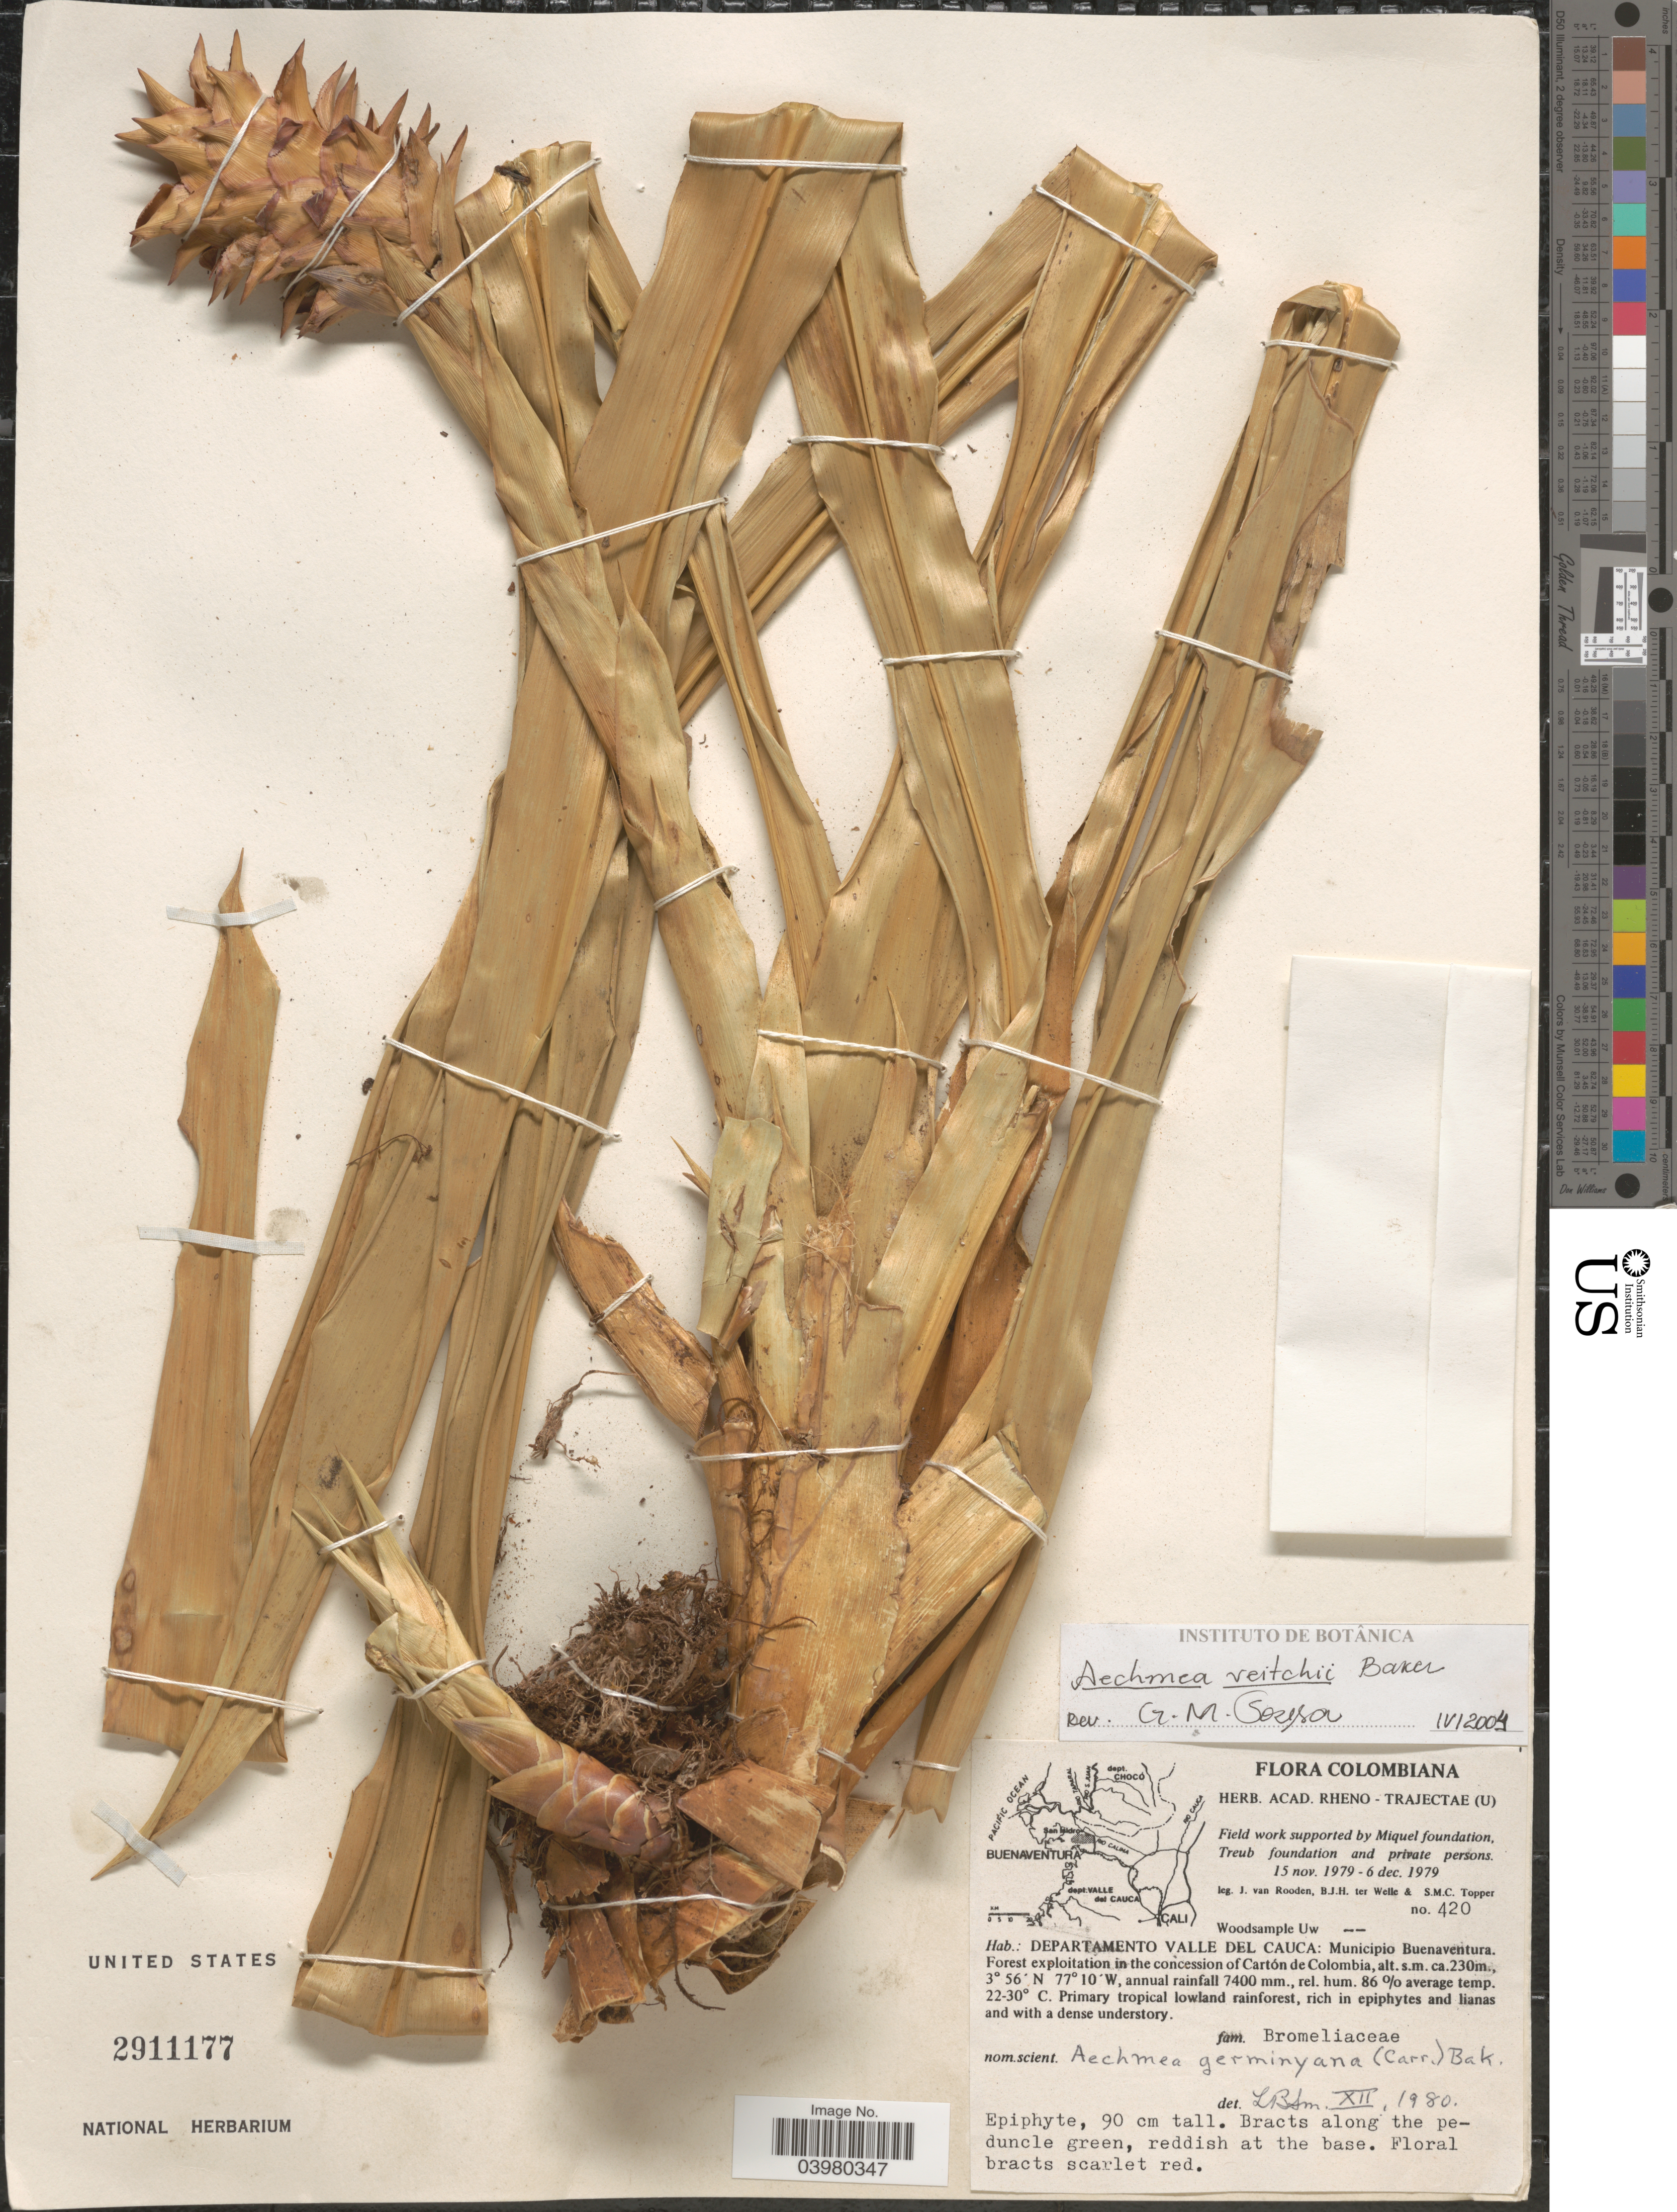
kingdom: Plantae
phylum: Tracheophyta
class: Liliopsida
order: Poales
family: Bromeliaceae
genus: Aechmea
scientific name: Aechmea veitchii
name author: Baker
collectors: J. Van Rooden, B. Welle & S. Topper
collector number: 420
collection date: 1979-11-15/1979-12-06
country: Colombia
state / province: Valle del Cauca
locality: Departamento Valle del Cauca: Municipio Buenaventura. Forest exploitation in the concession of Cartón de Colombia.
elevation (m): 230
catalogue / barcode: US 2911177